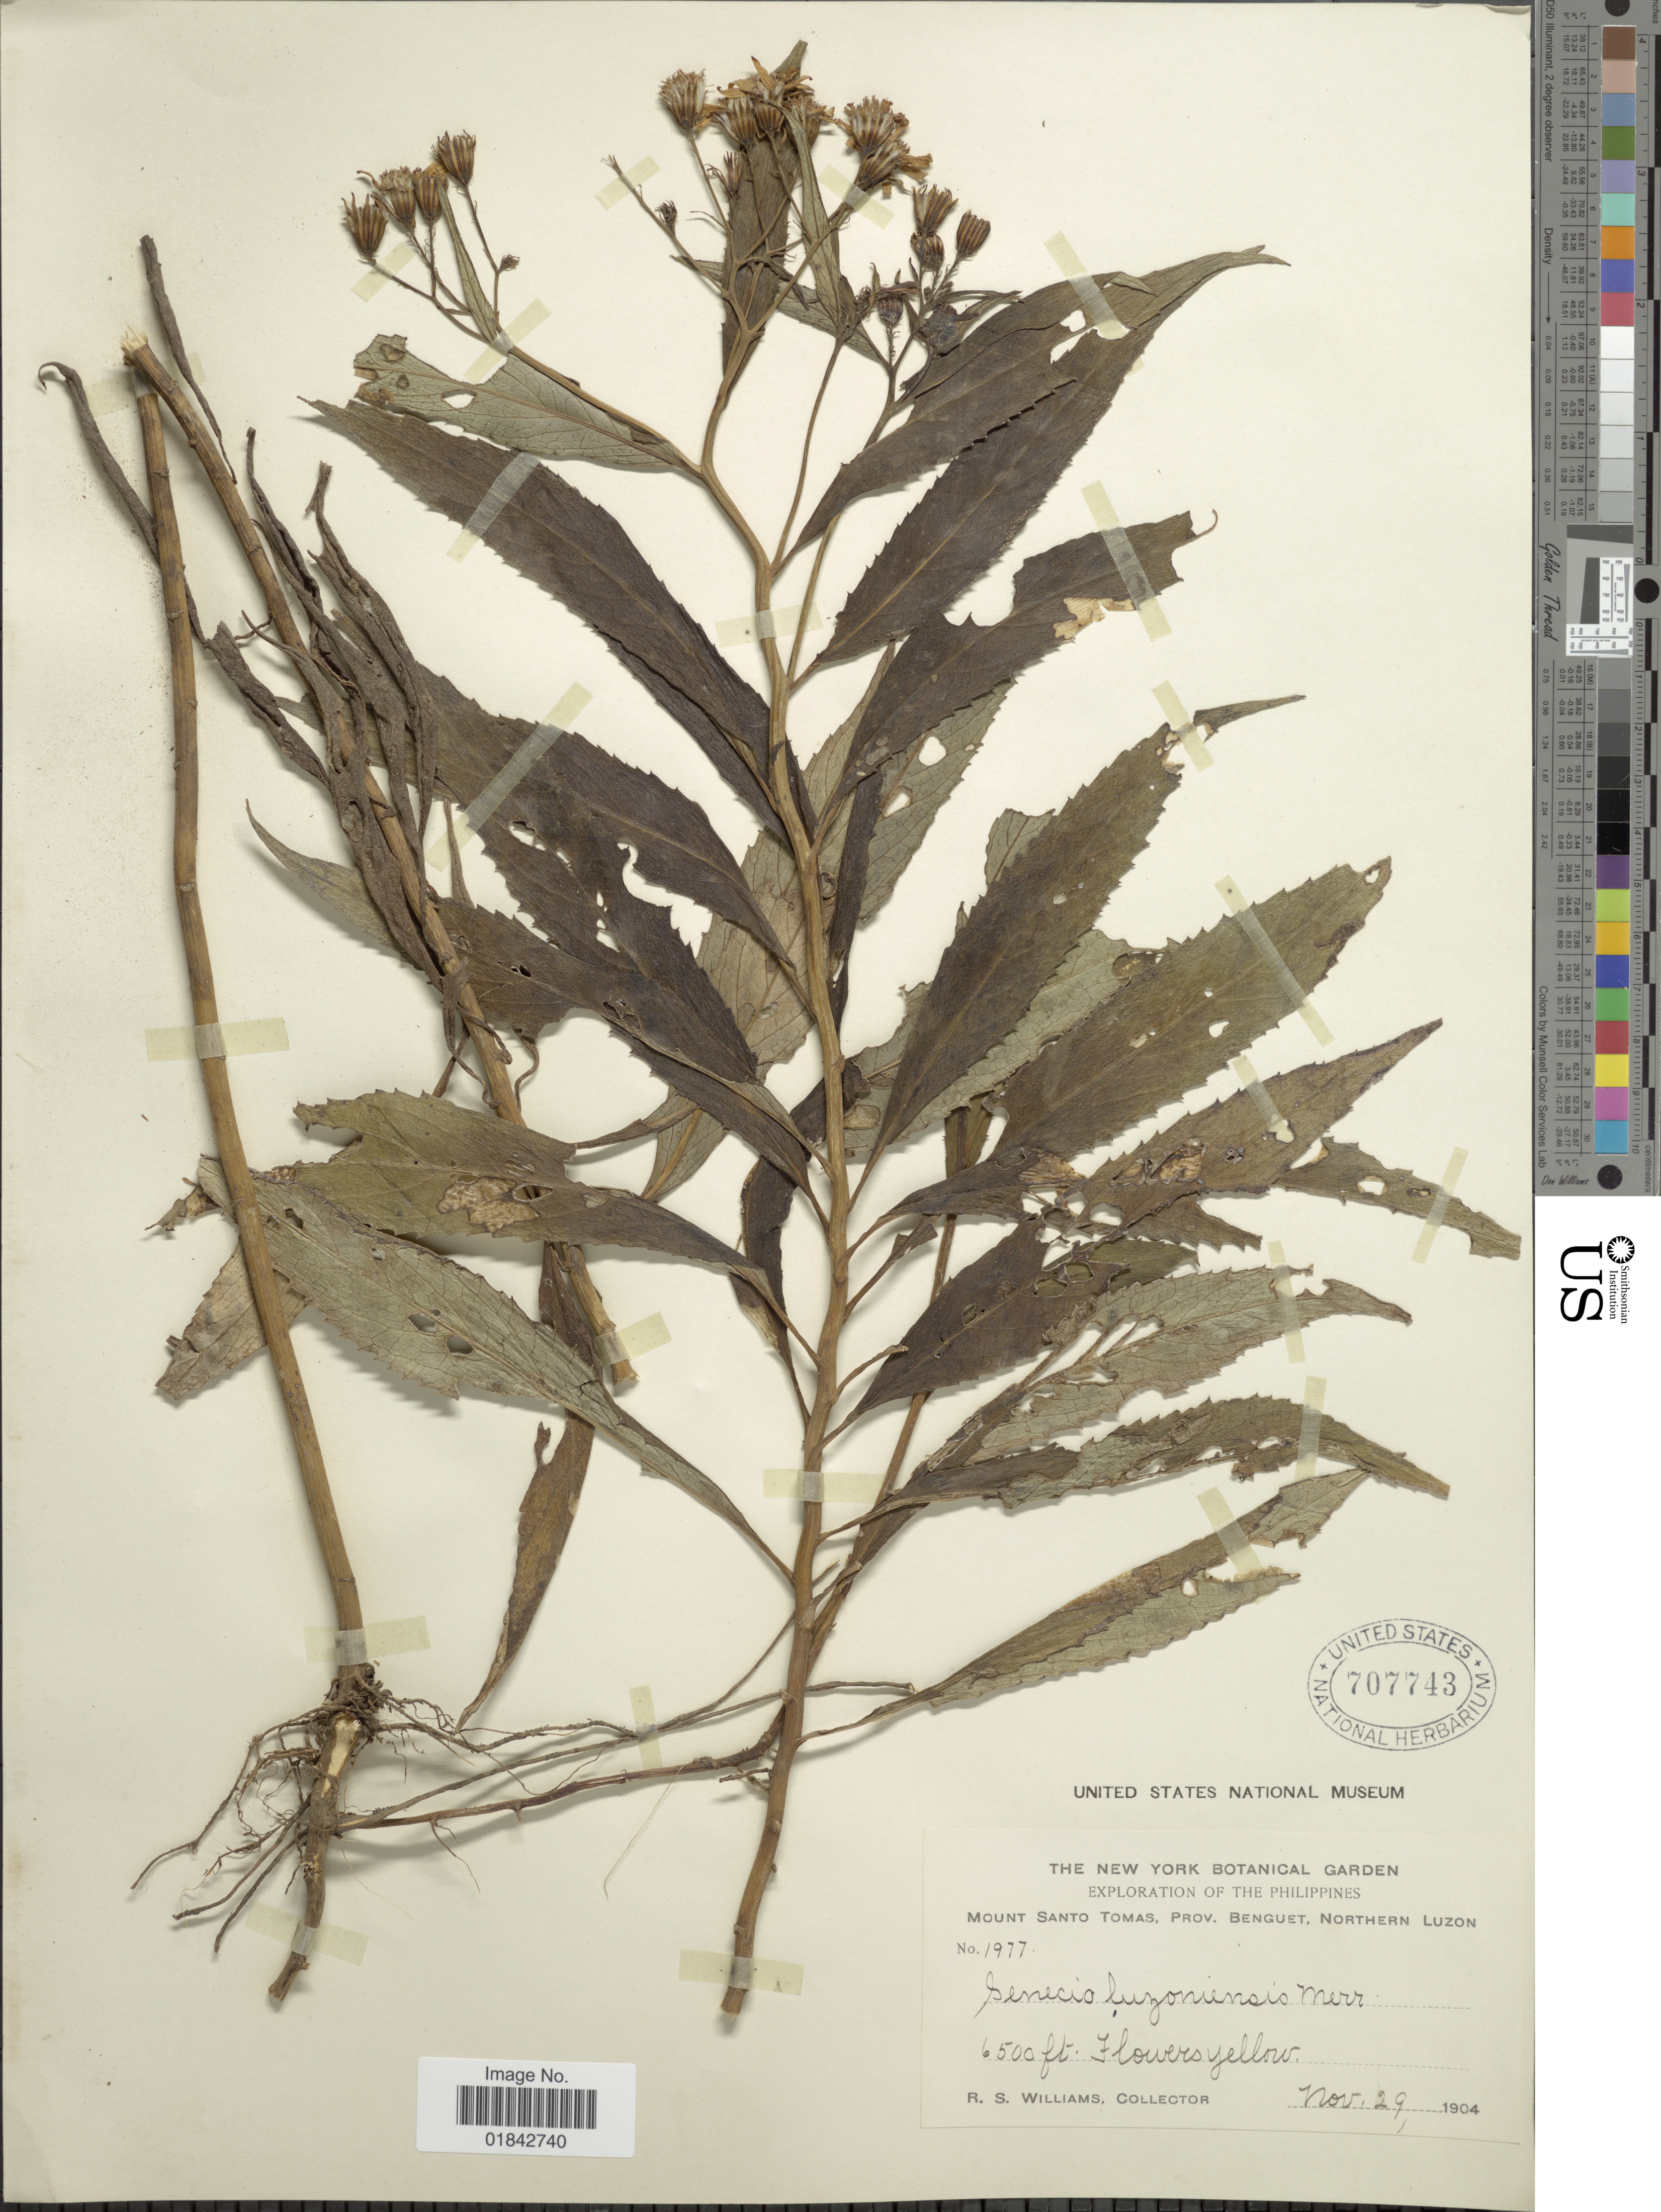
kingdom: Plantae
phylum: Tracheophyta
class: Magnoliopsida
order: Asterales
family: Asteraceae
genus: Senecio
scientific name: Senecio luzoniensis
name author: Merr.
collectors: R. S. Williams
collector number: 1977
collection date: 1904-11-29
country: Philippines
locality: Mount Santo Tomas, Prov. Benguet, Northern Luzon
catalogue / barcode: US 707743